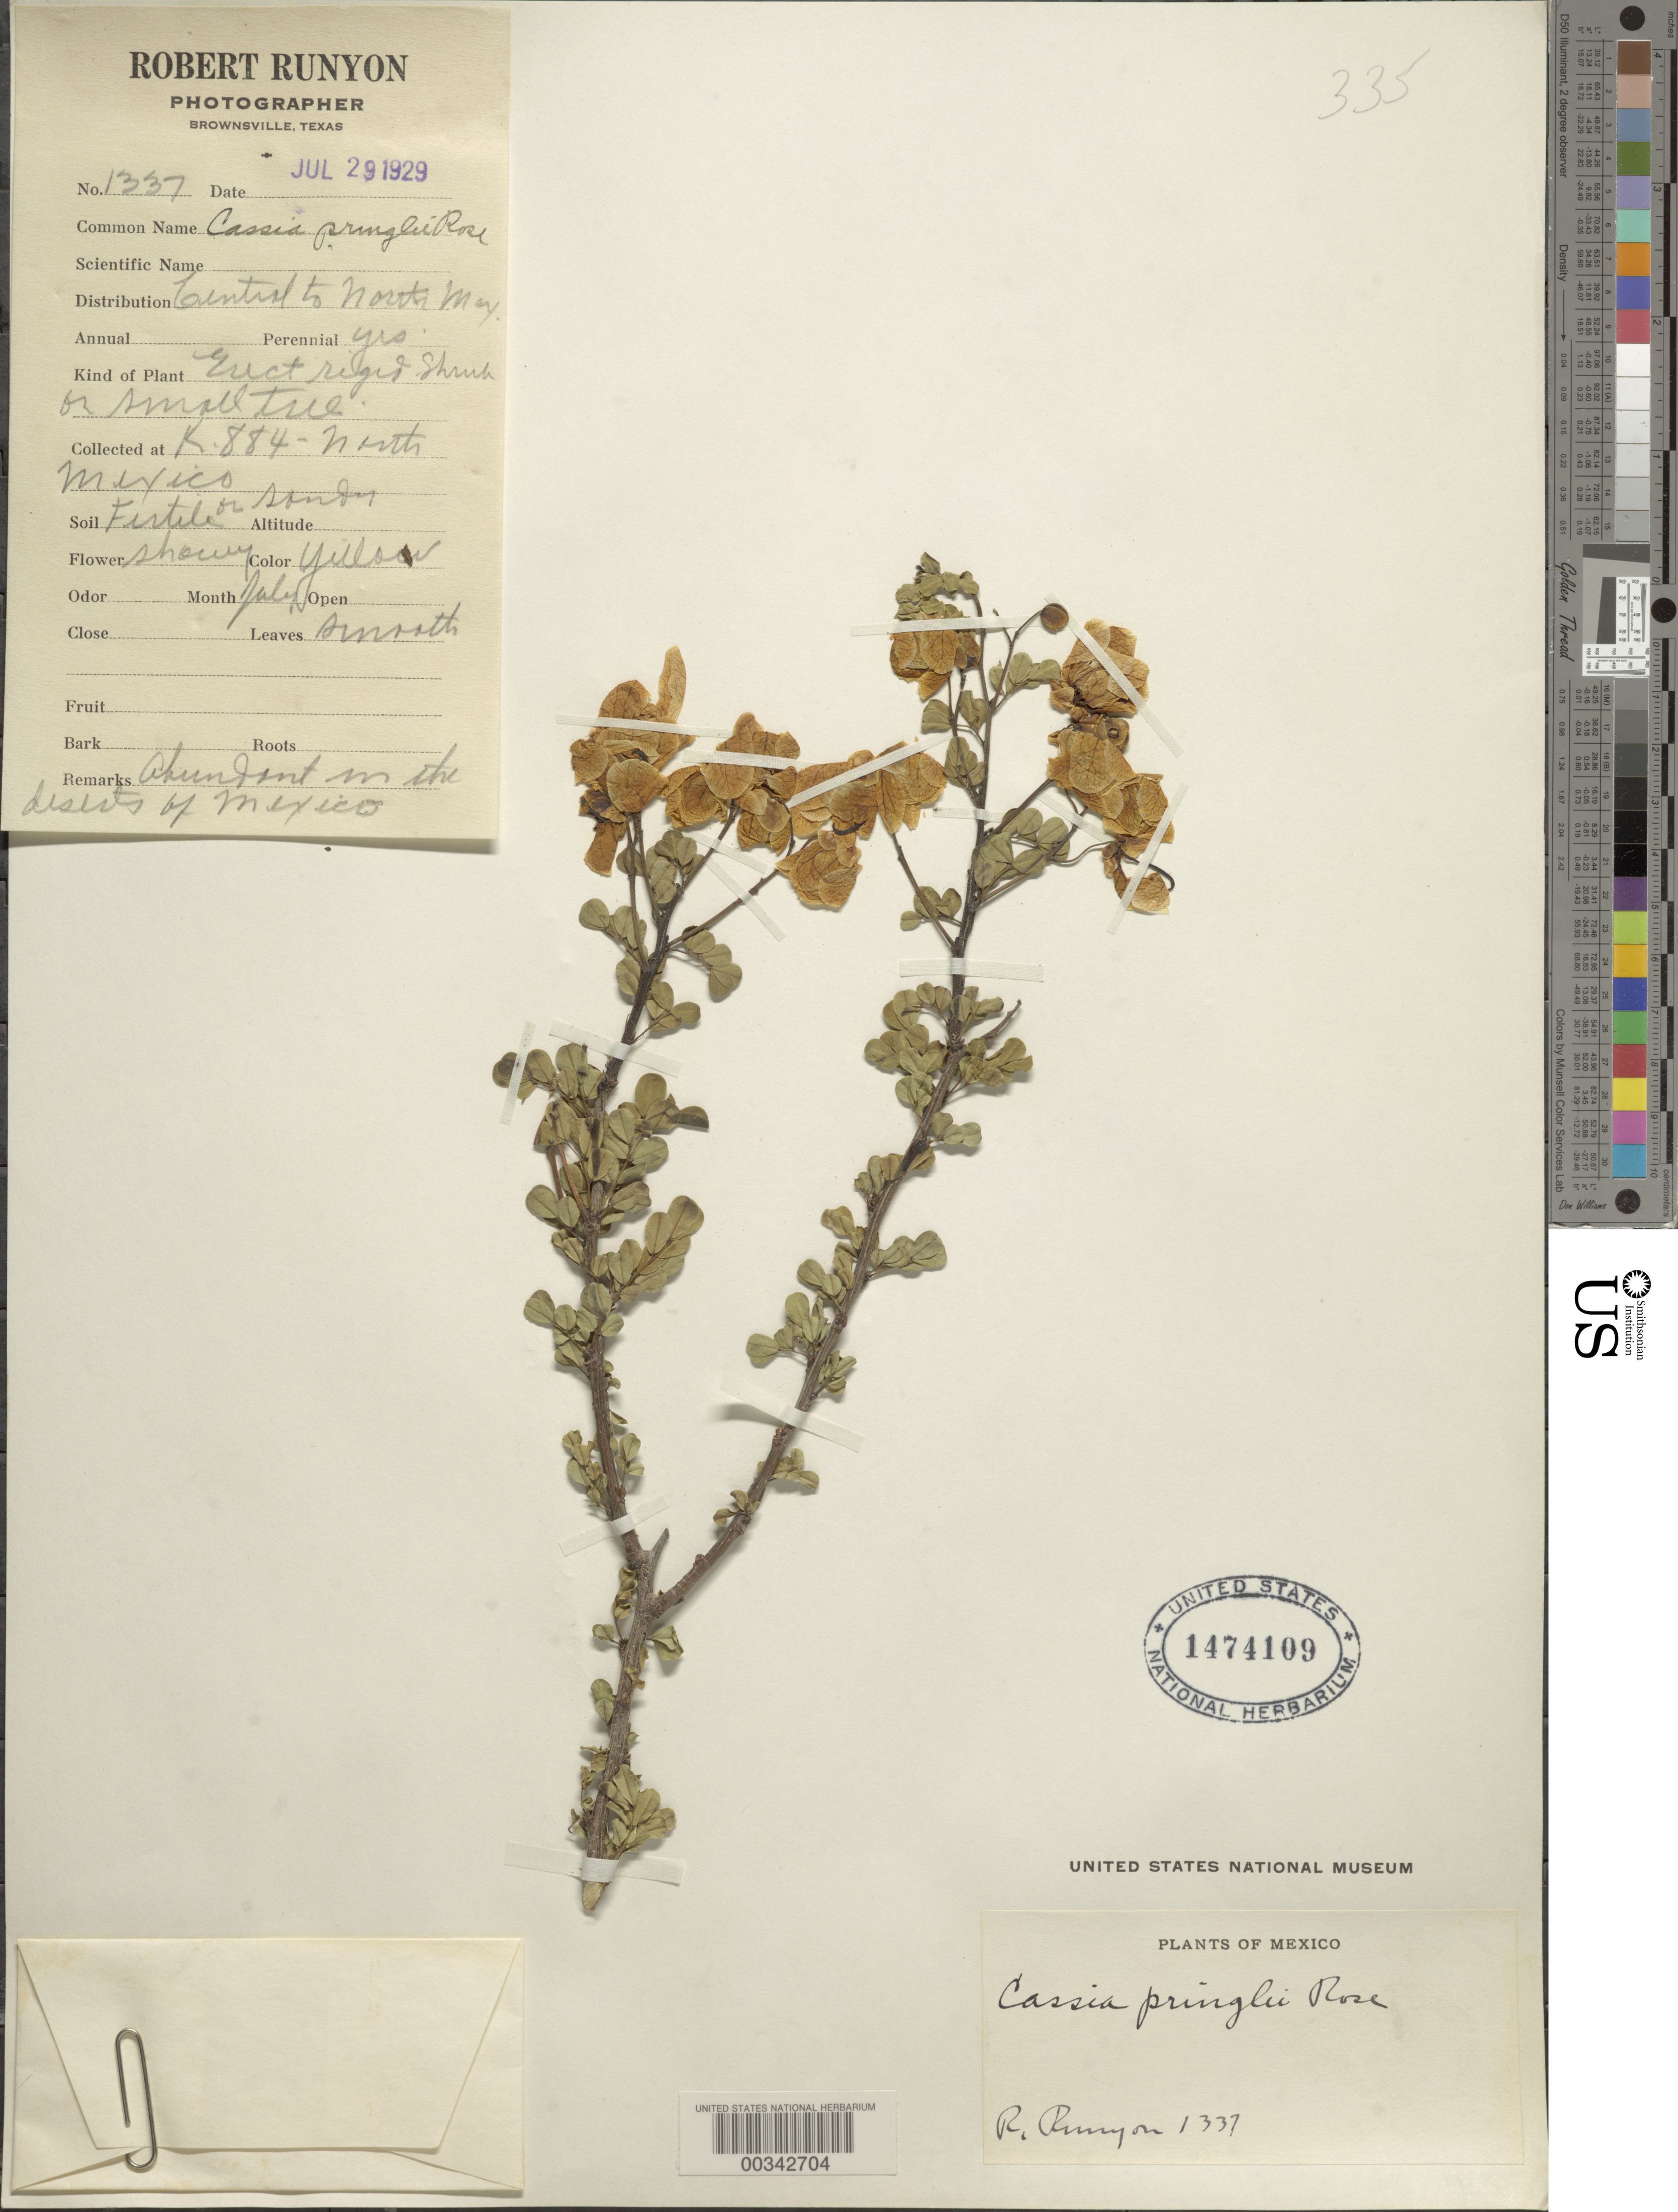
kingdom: Plantae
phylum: Tracheophyta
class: Magnoliopsida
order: Fabales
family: Fabaceae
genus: Senna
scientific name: Senna wislizeni var. pringlei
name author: (Rose) H.S. Irwin & Barneby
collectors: R. Runyon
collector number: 1337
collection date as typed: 29 Jul 1929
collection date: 1929-07-29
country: Mexico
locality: K 884, n mexico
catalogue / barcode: US 1474109